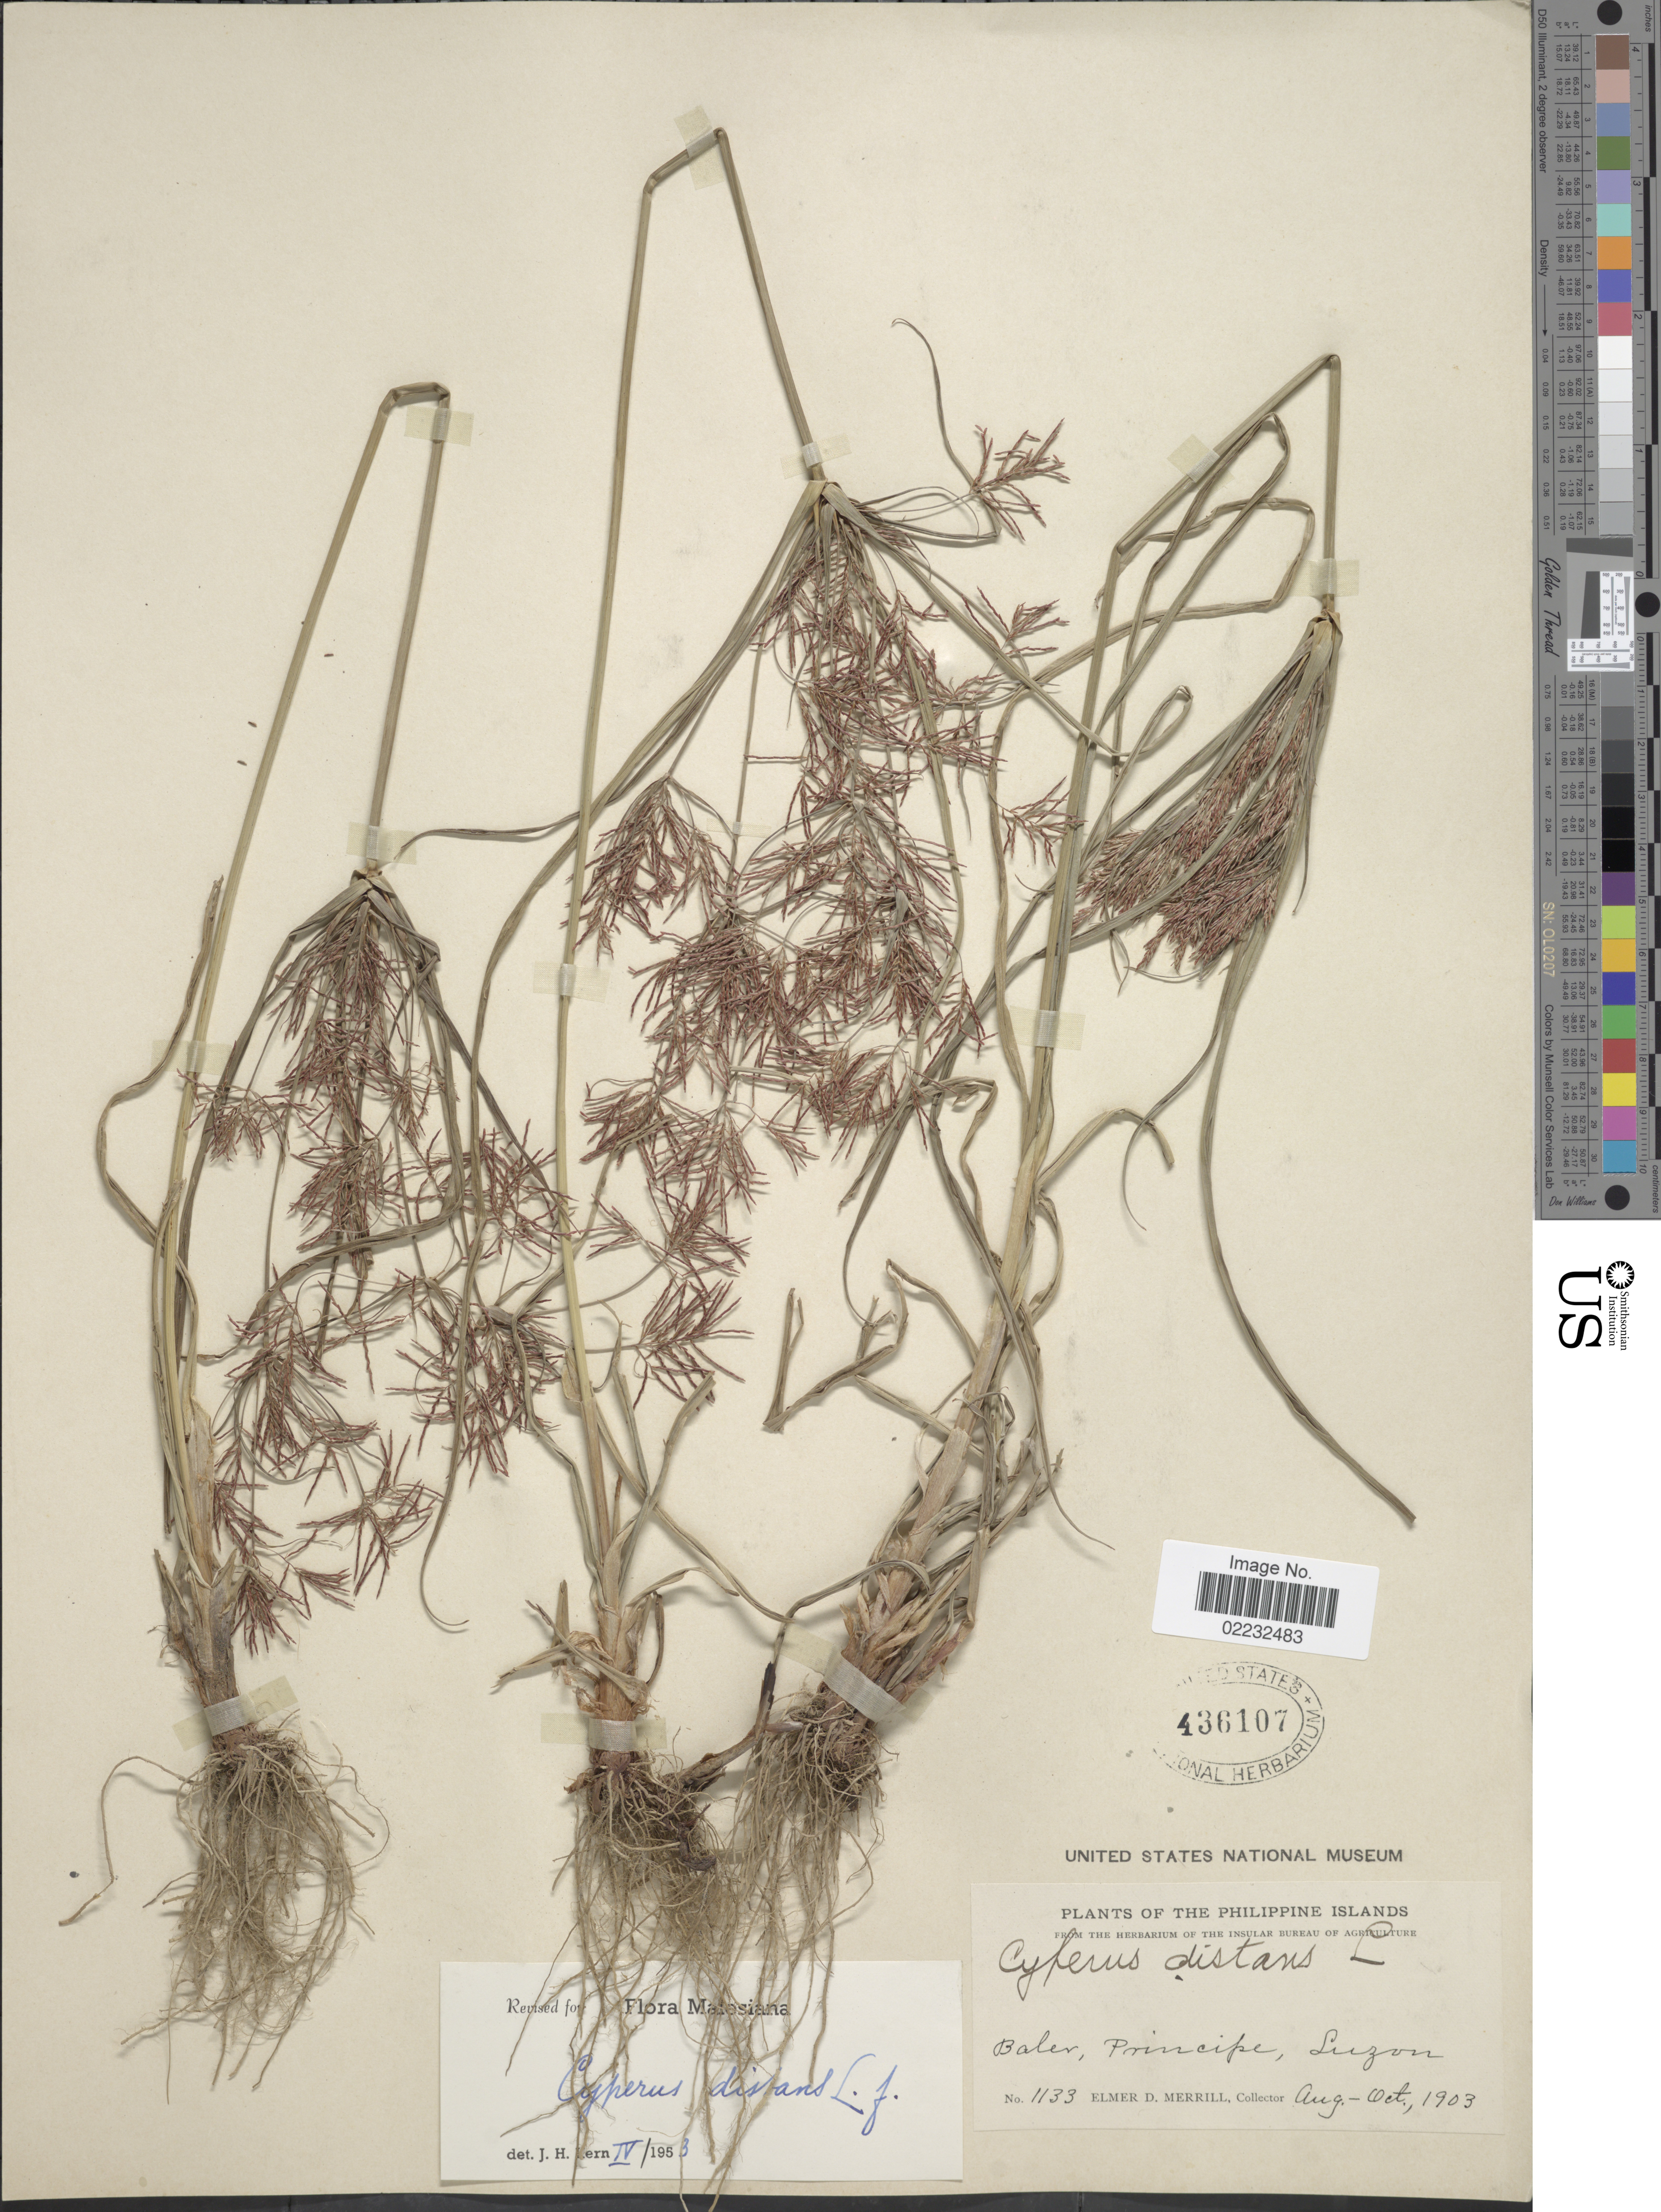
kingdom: Plantae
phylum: Tracheophyta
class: Liliopsida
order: Poales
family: Cyperaceae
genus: Cyperus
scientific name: Cyperus distans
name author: L. f.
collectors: E. D. Merrill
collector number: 1133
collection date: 1903-08/1903-10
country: Philippines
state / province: Central Luzon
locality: Baler, Principe, Luzon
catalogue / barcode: US 436107